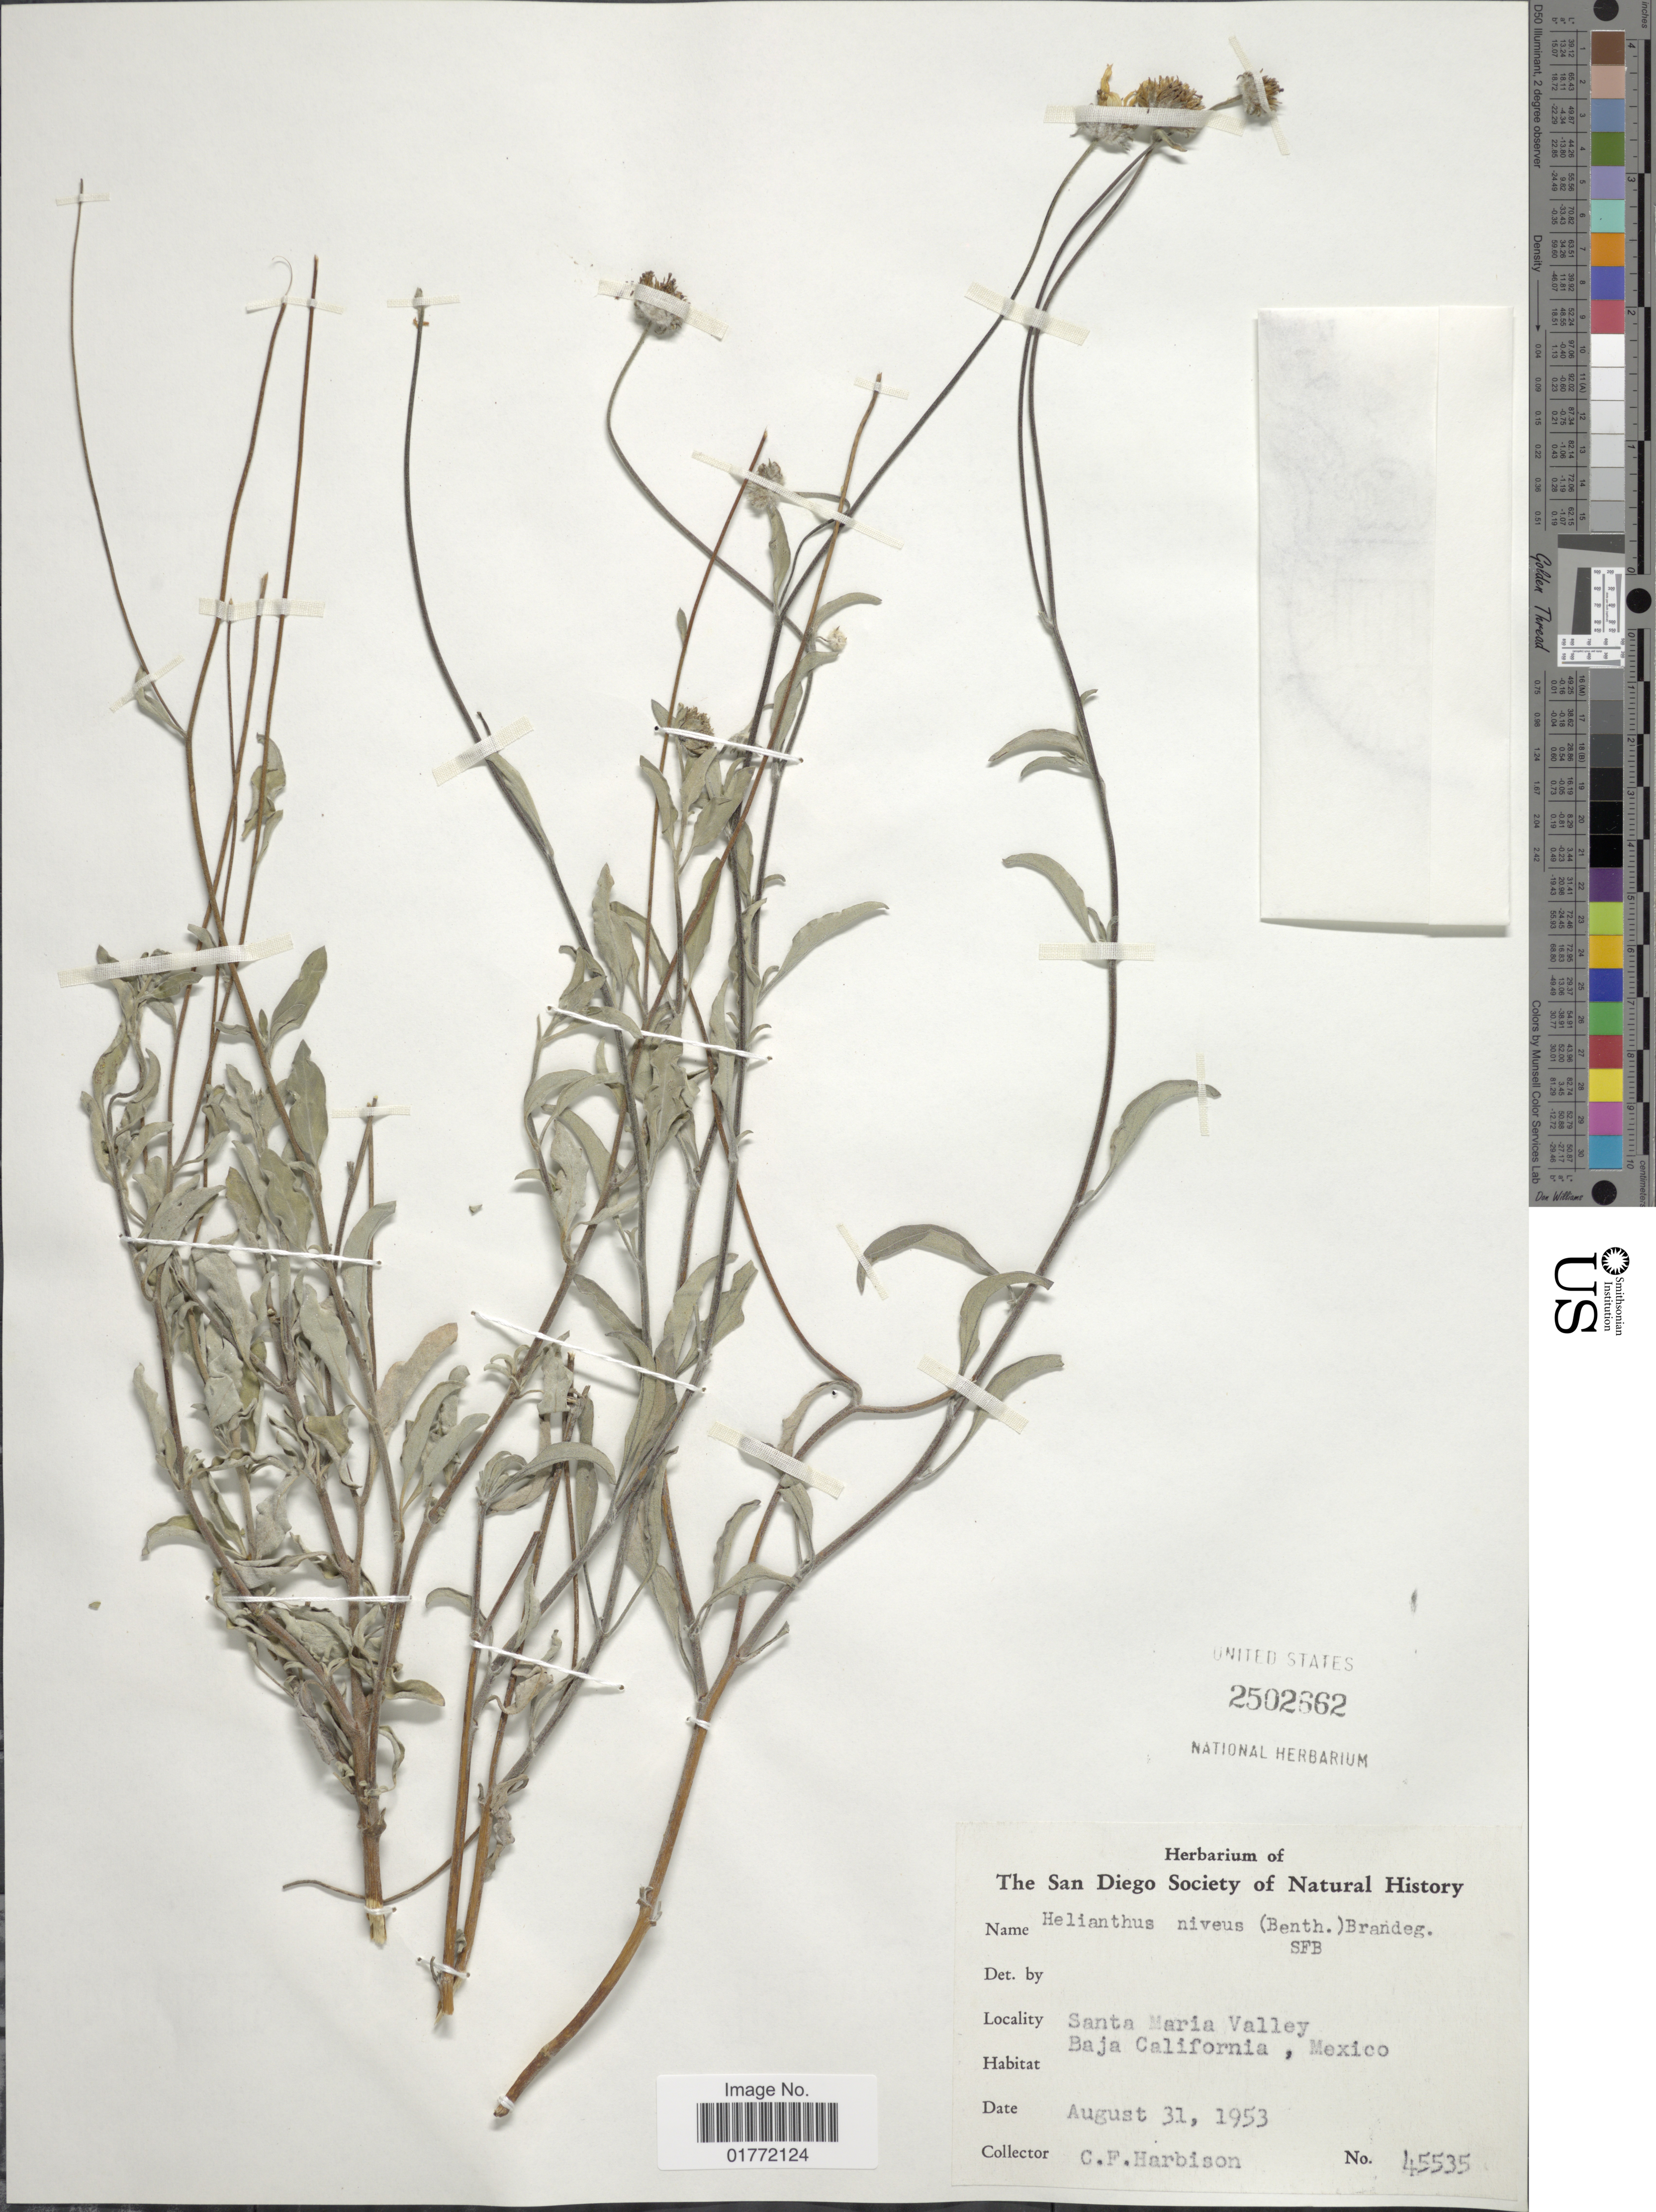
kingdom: Plantae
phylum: Tracheophyta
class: Magnoliopsida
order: Asterales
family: Asteraceae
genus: Helianthus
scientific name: Helianthus niveus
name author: (Benth.) Brandegee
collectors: C. F. Harbison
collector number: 45535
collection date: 1953-08-31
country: Mexico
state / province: Baja California Sur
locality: Santa Maria Valley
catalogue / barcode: US 2502662